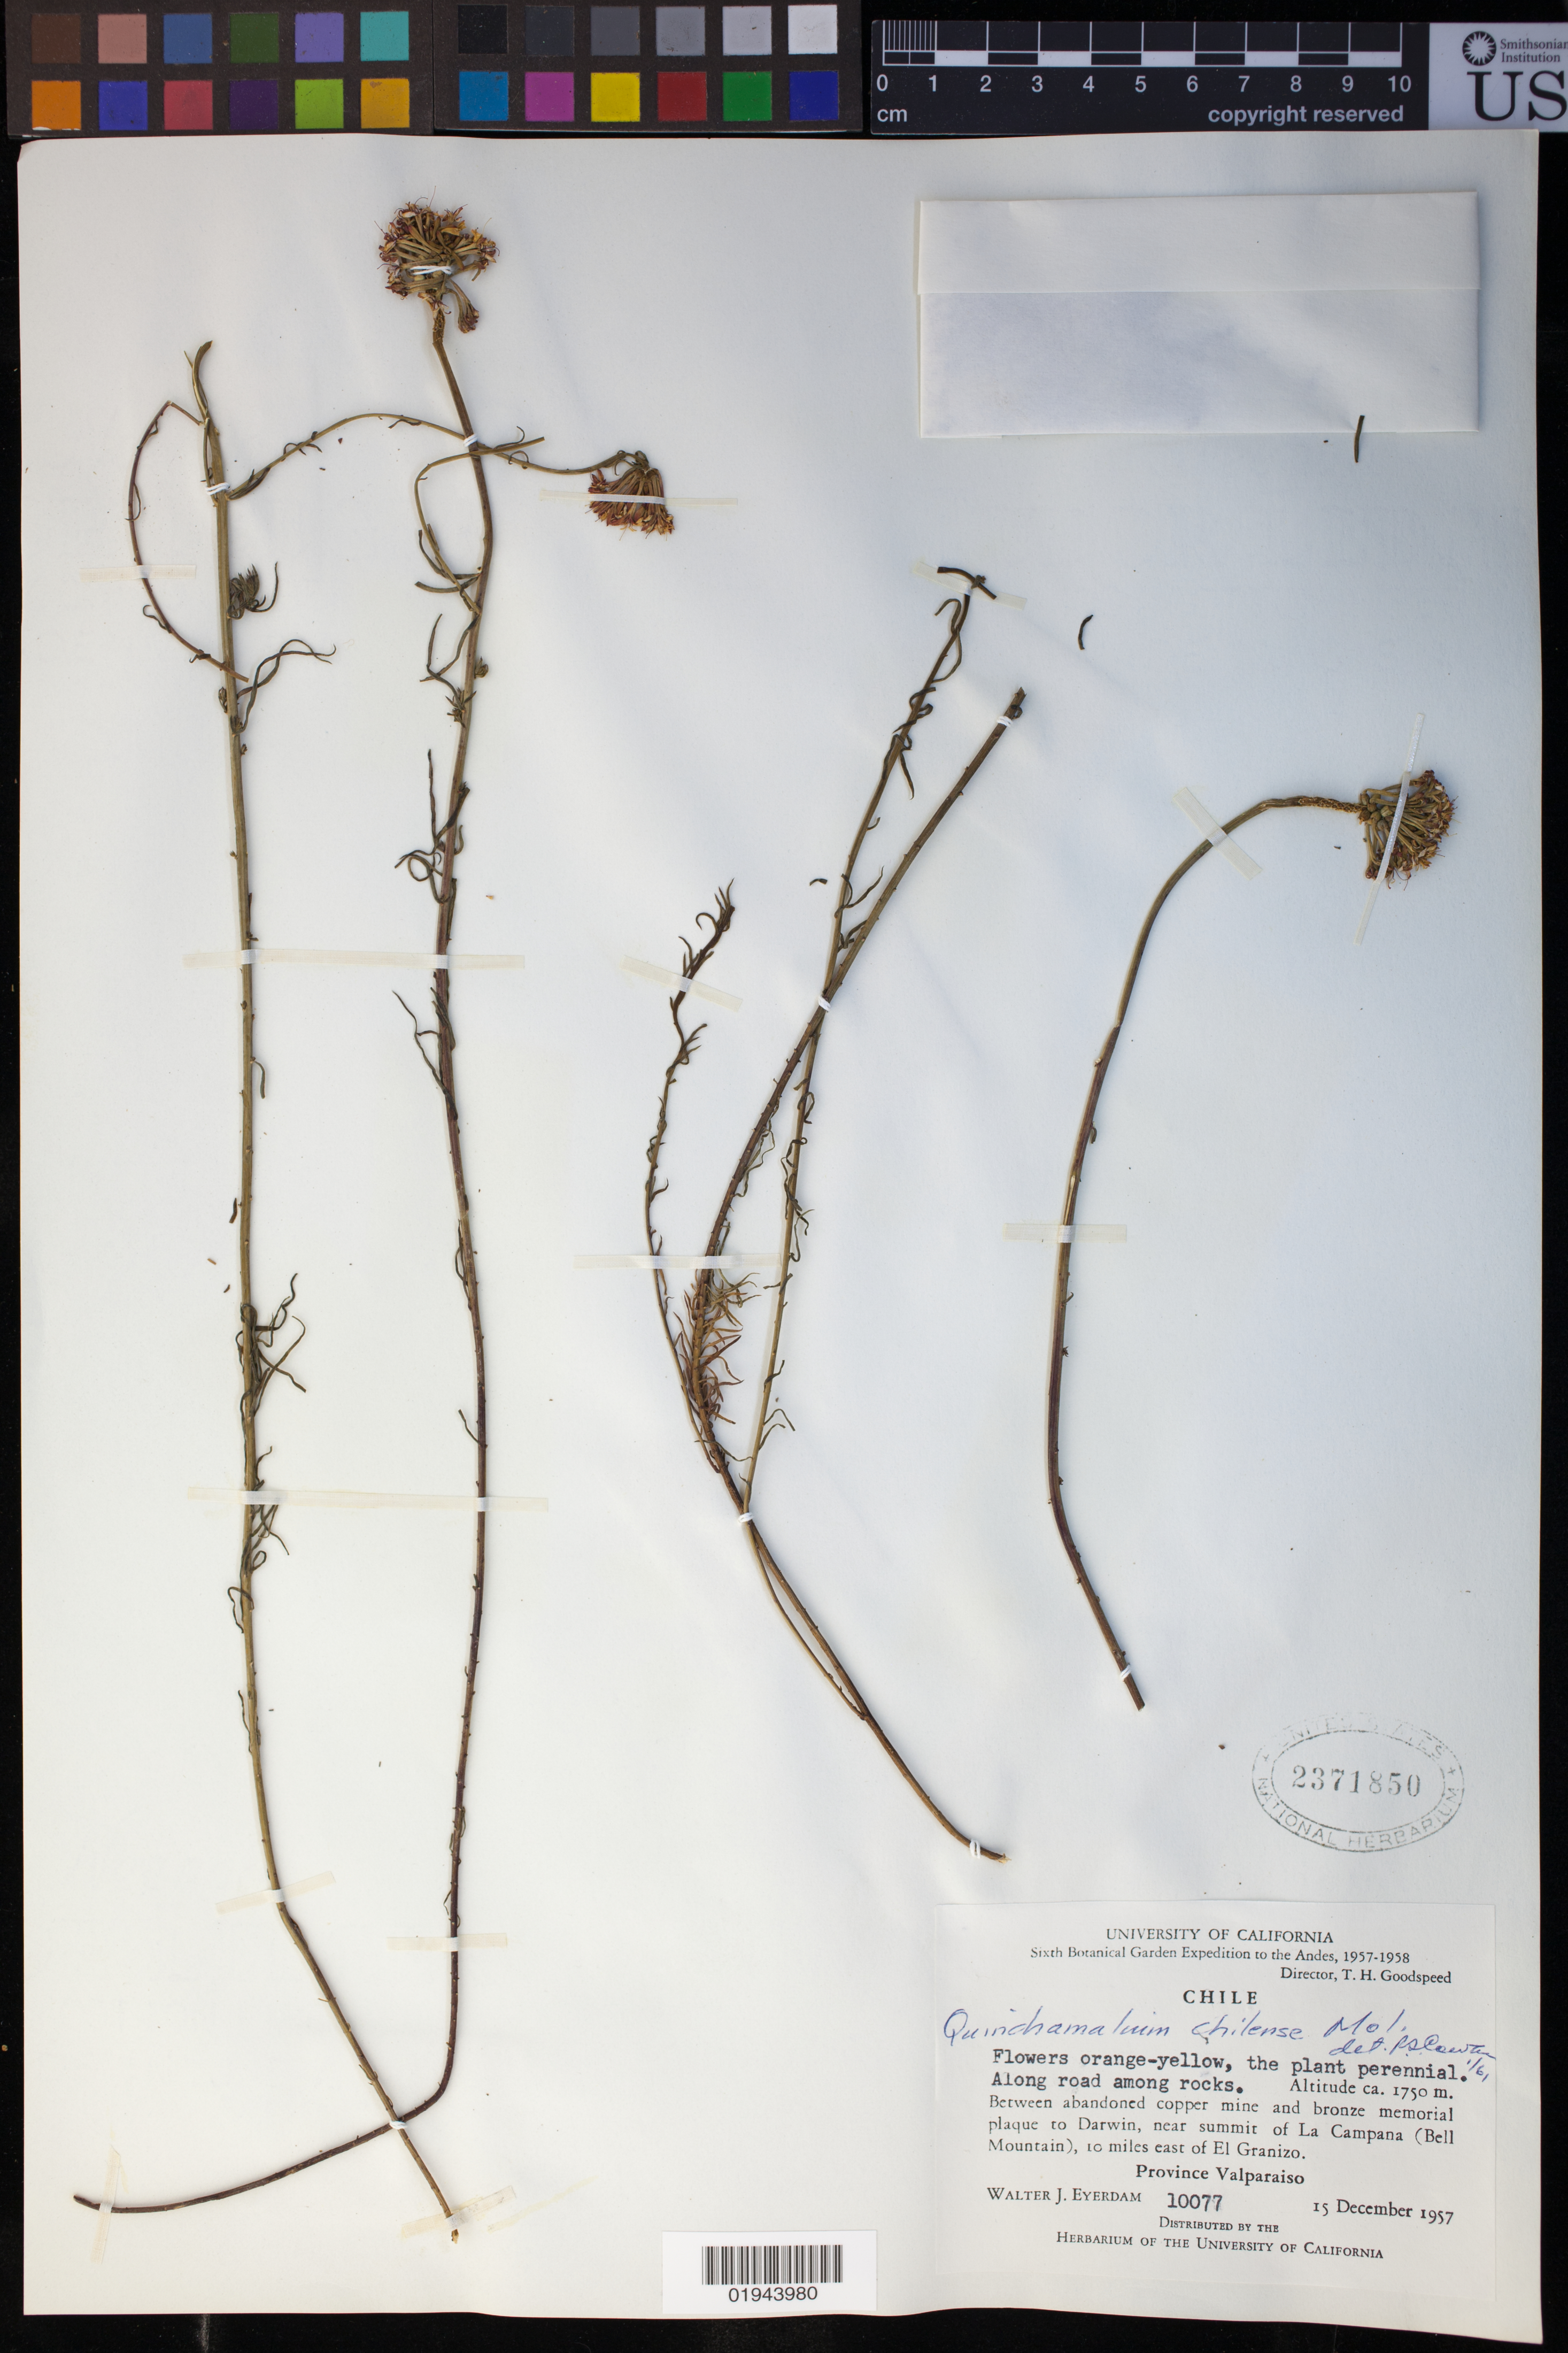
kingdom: Plantae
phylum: Tracheophyta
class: Magnoliopsida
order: Santalales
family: Schoepfiaceae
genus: Quinchamalium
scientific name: Quinchamalium chilense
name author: Molina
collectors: W. J. Eyerdam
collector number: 10077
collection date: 1957-12-15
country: Chile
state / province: Valparaíso (V)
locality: Between abandoned copper mine and bronze memorial plaque to Darwin, near summit of La Campana (Bell Mountain), 10 miles east of El Granizo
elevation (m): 1750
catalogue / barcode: US 2371850